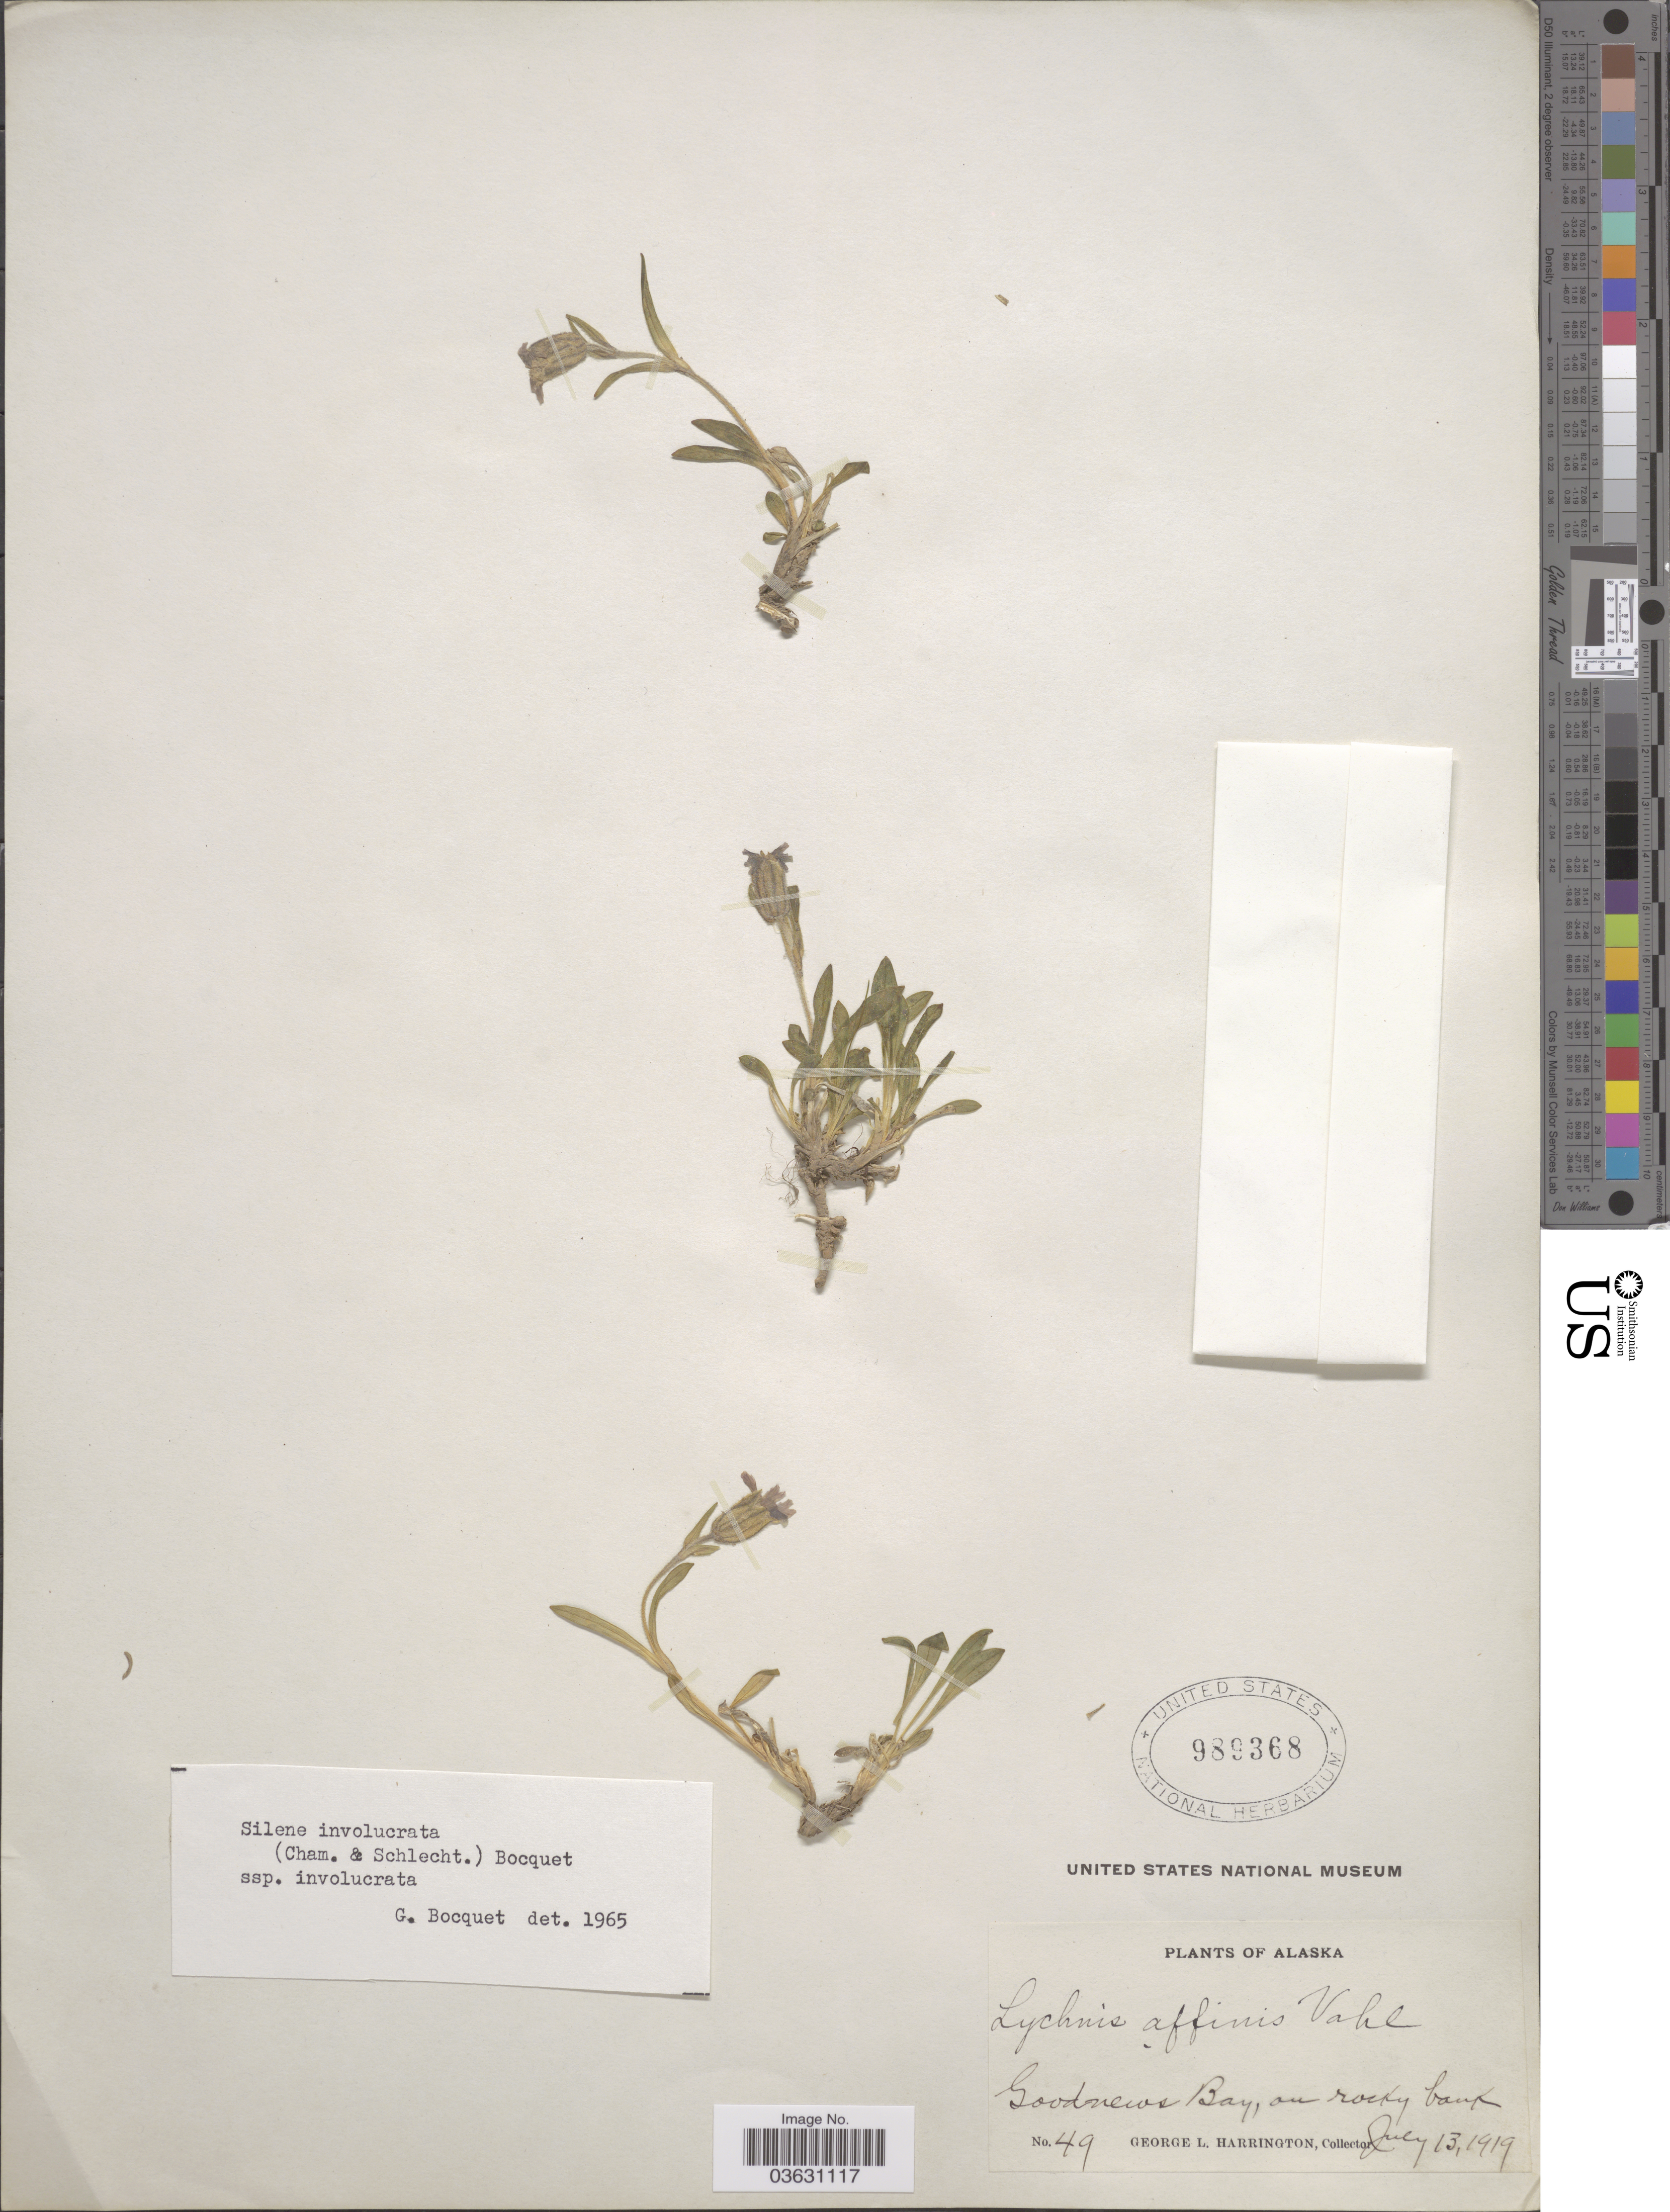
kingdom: Plantae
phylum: Tracheophyta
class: Magnoliopsida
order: Caryophyllales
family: Caryophyllaceae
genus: Silene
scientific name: Silene involucrata subsp. involucrata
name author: (Cham. & Schltdl.) Bocquet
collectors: G. Harrington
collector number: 49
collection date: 1919-07-13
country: United States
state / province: Alaska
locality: Goodnews Bay, on rocky bank.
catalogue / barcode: US 989368